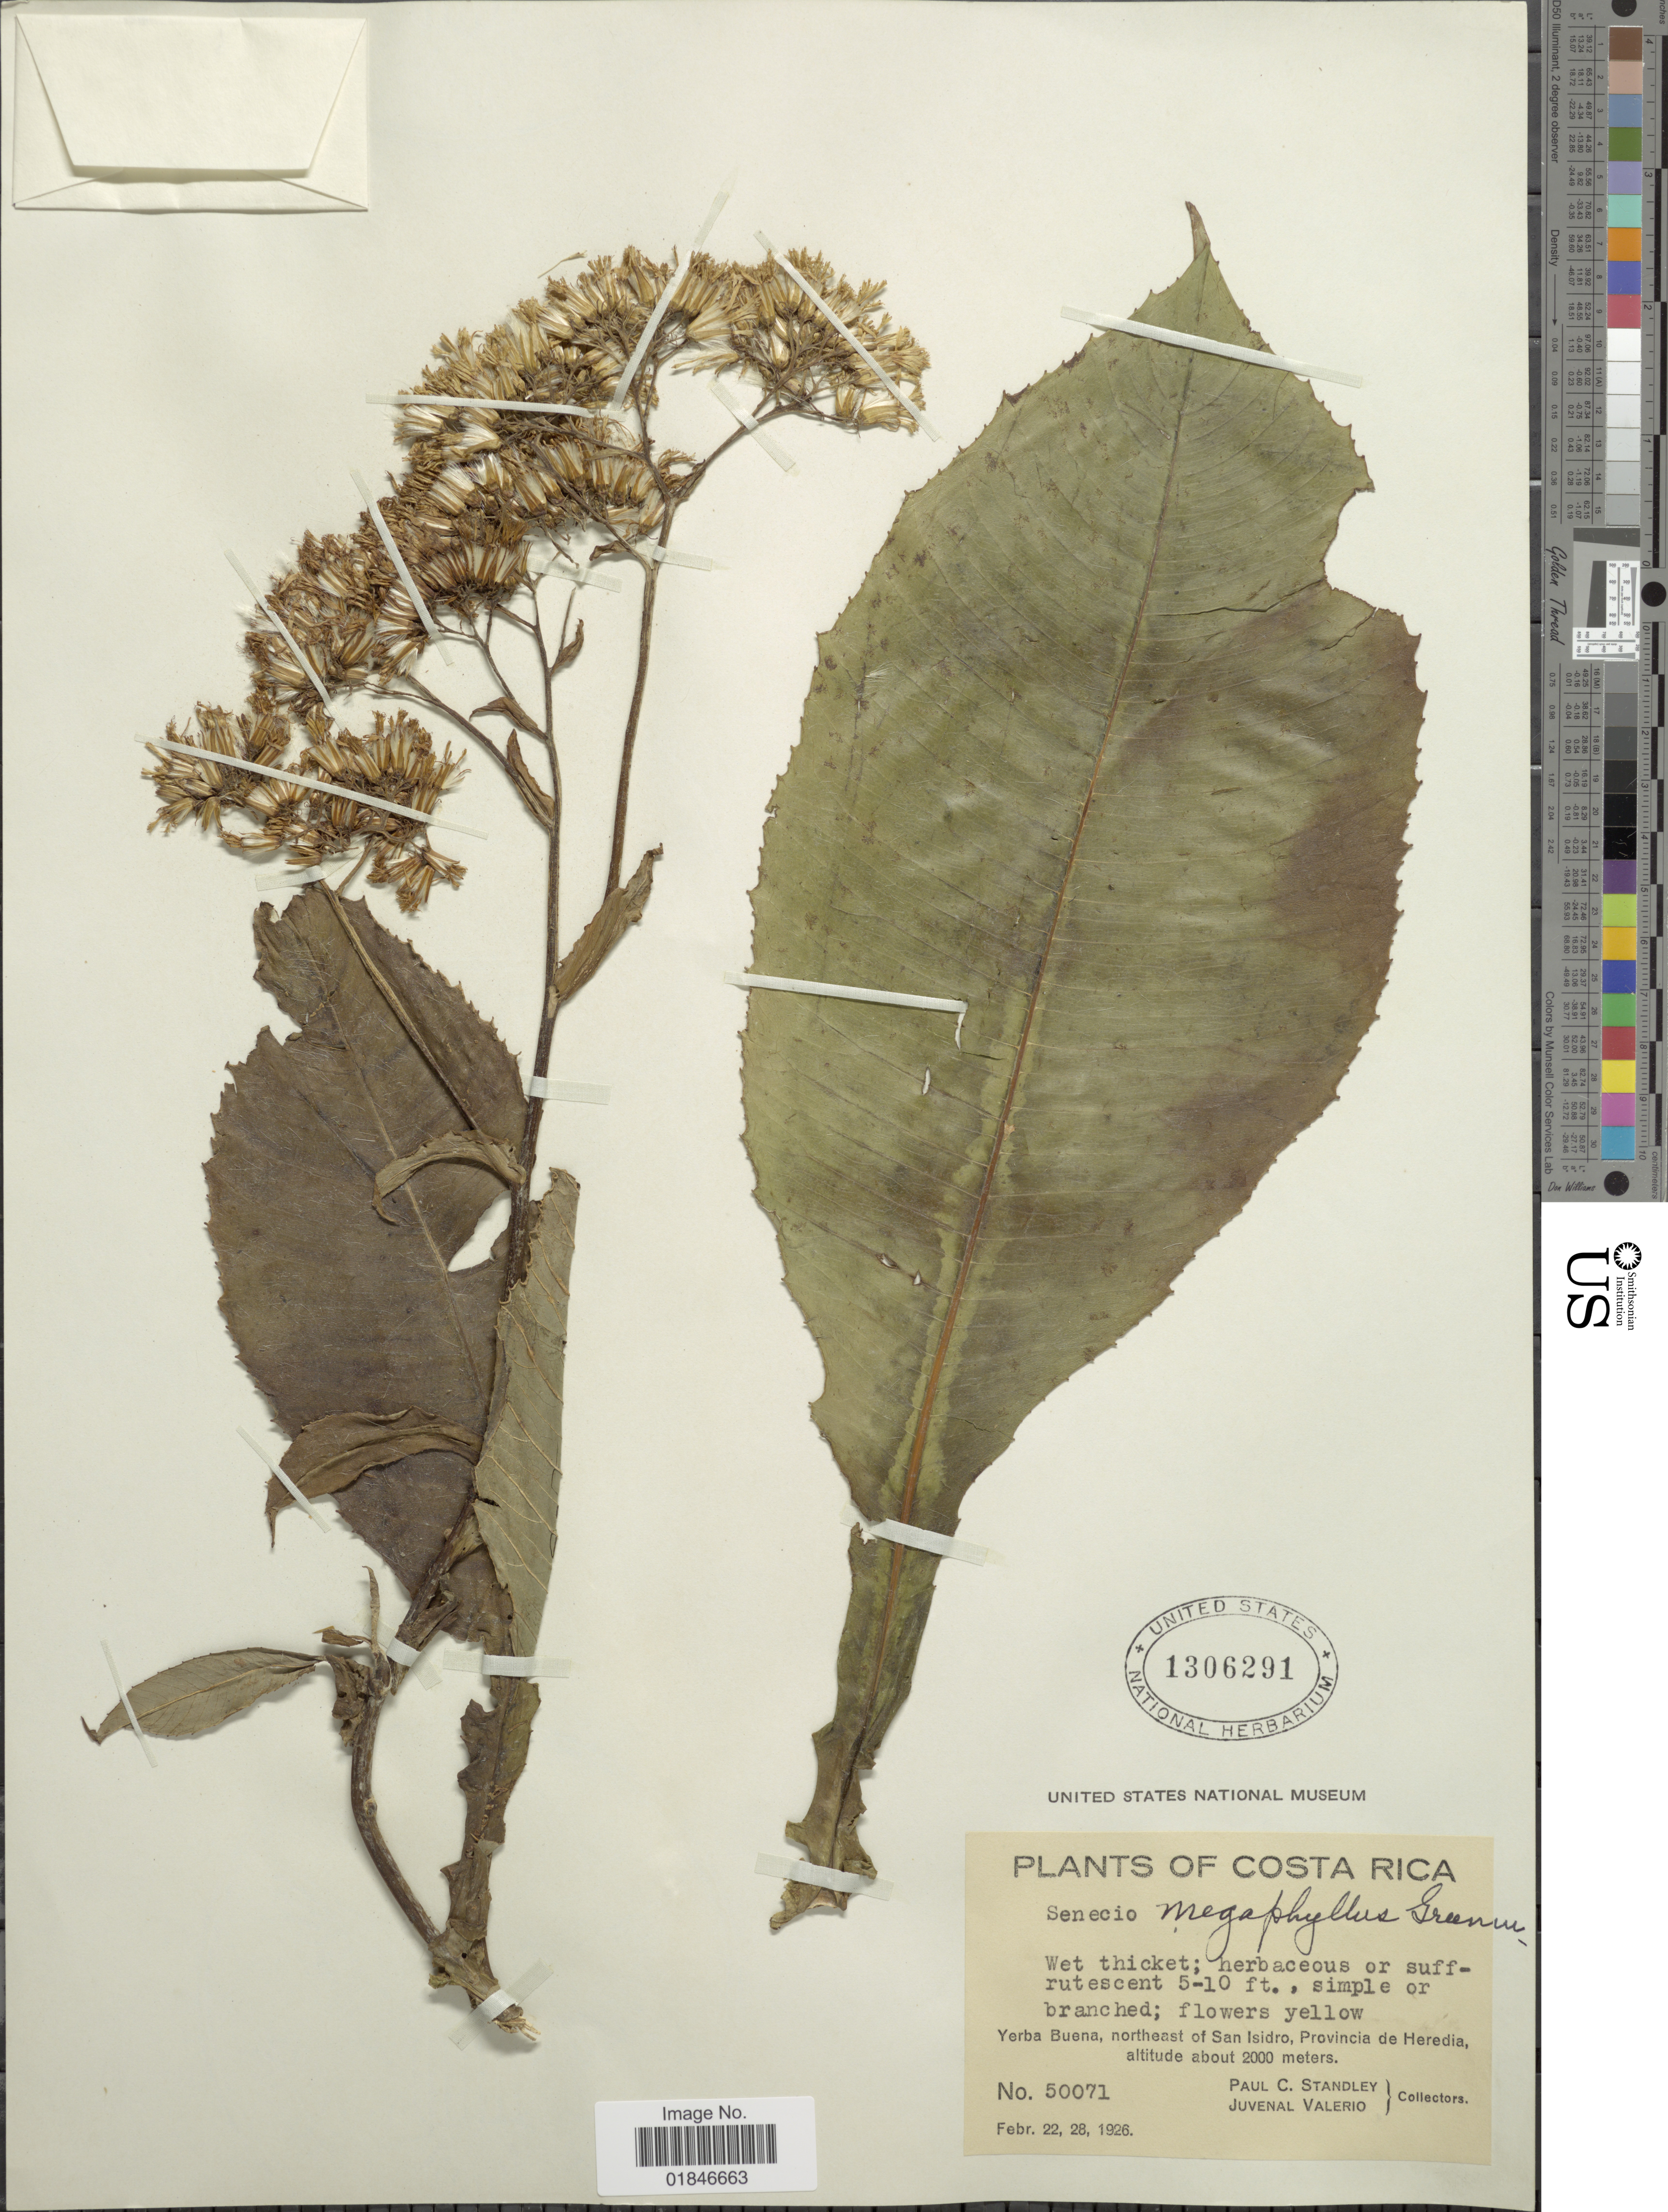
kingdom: Plantae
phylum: Tracheophyta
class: Magnoliopsida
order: Asterales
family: Asteraceae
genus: Jessea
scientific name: Jessea megaphylla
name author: (Greenm.) H. Rob. & Cuatrec.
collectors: P. C. Standley & J. Valerio R.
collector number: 50071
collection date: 1926-02-22/1926-02-28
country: Costa Rica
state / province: Heredia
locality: Yerba Buena, northeast of San Isidoro, provincia de Heredia.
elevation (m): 2000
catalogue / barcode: US 1306291